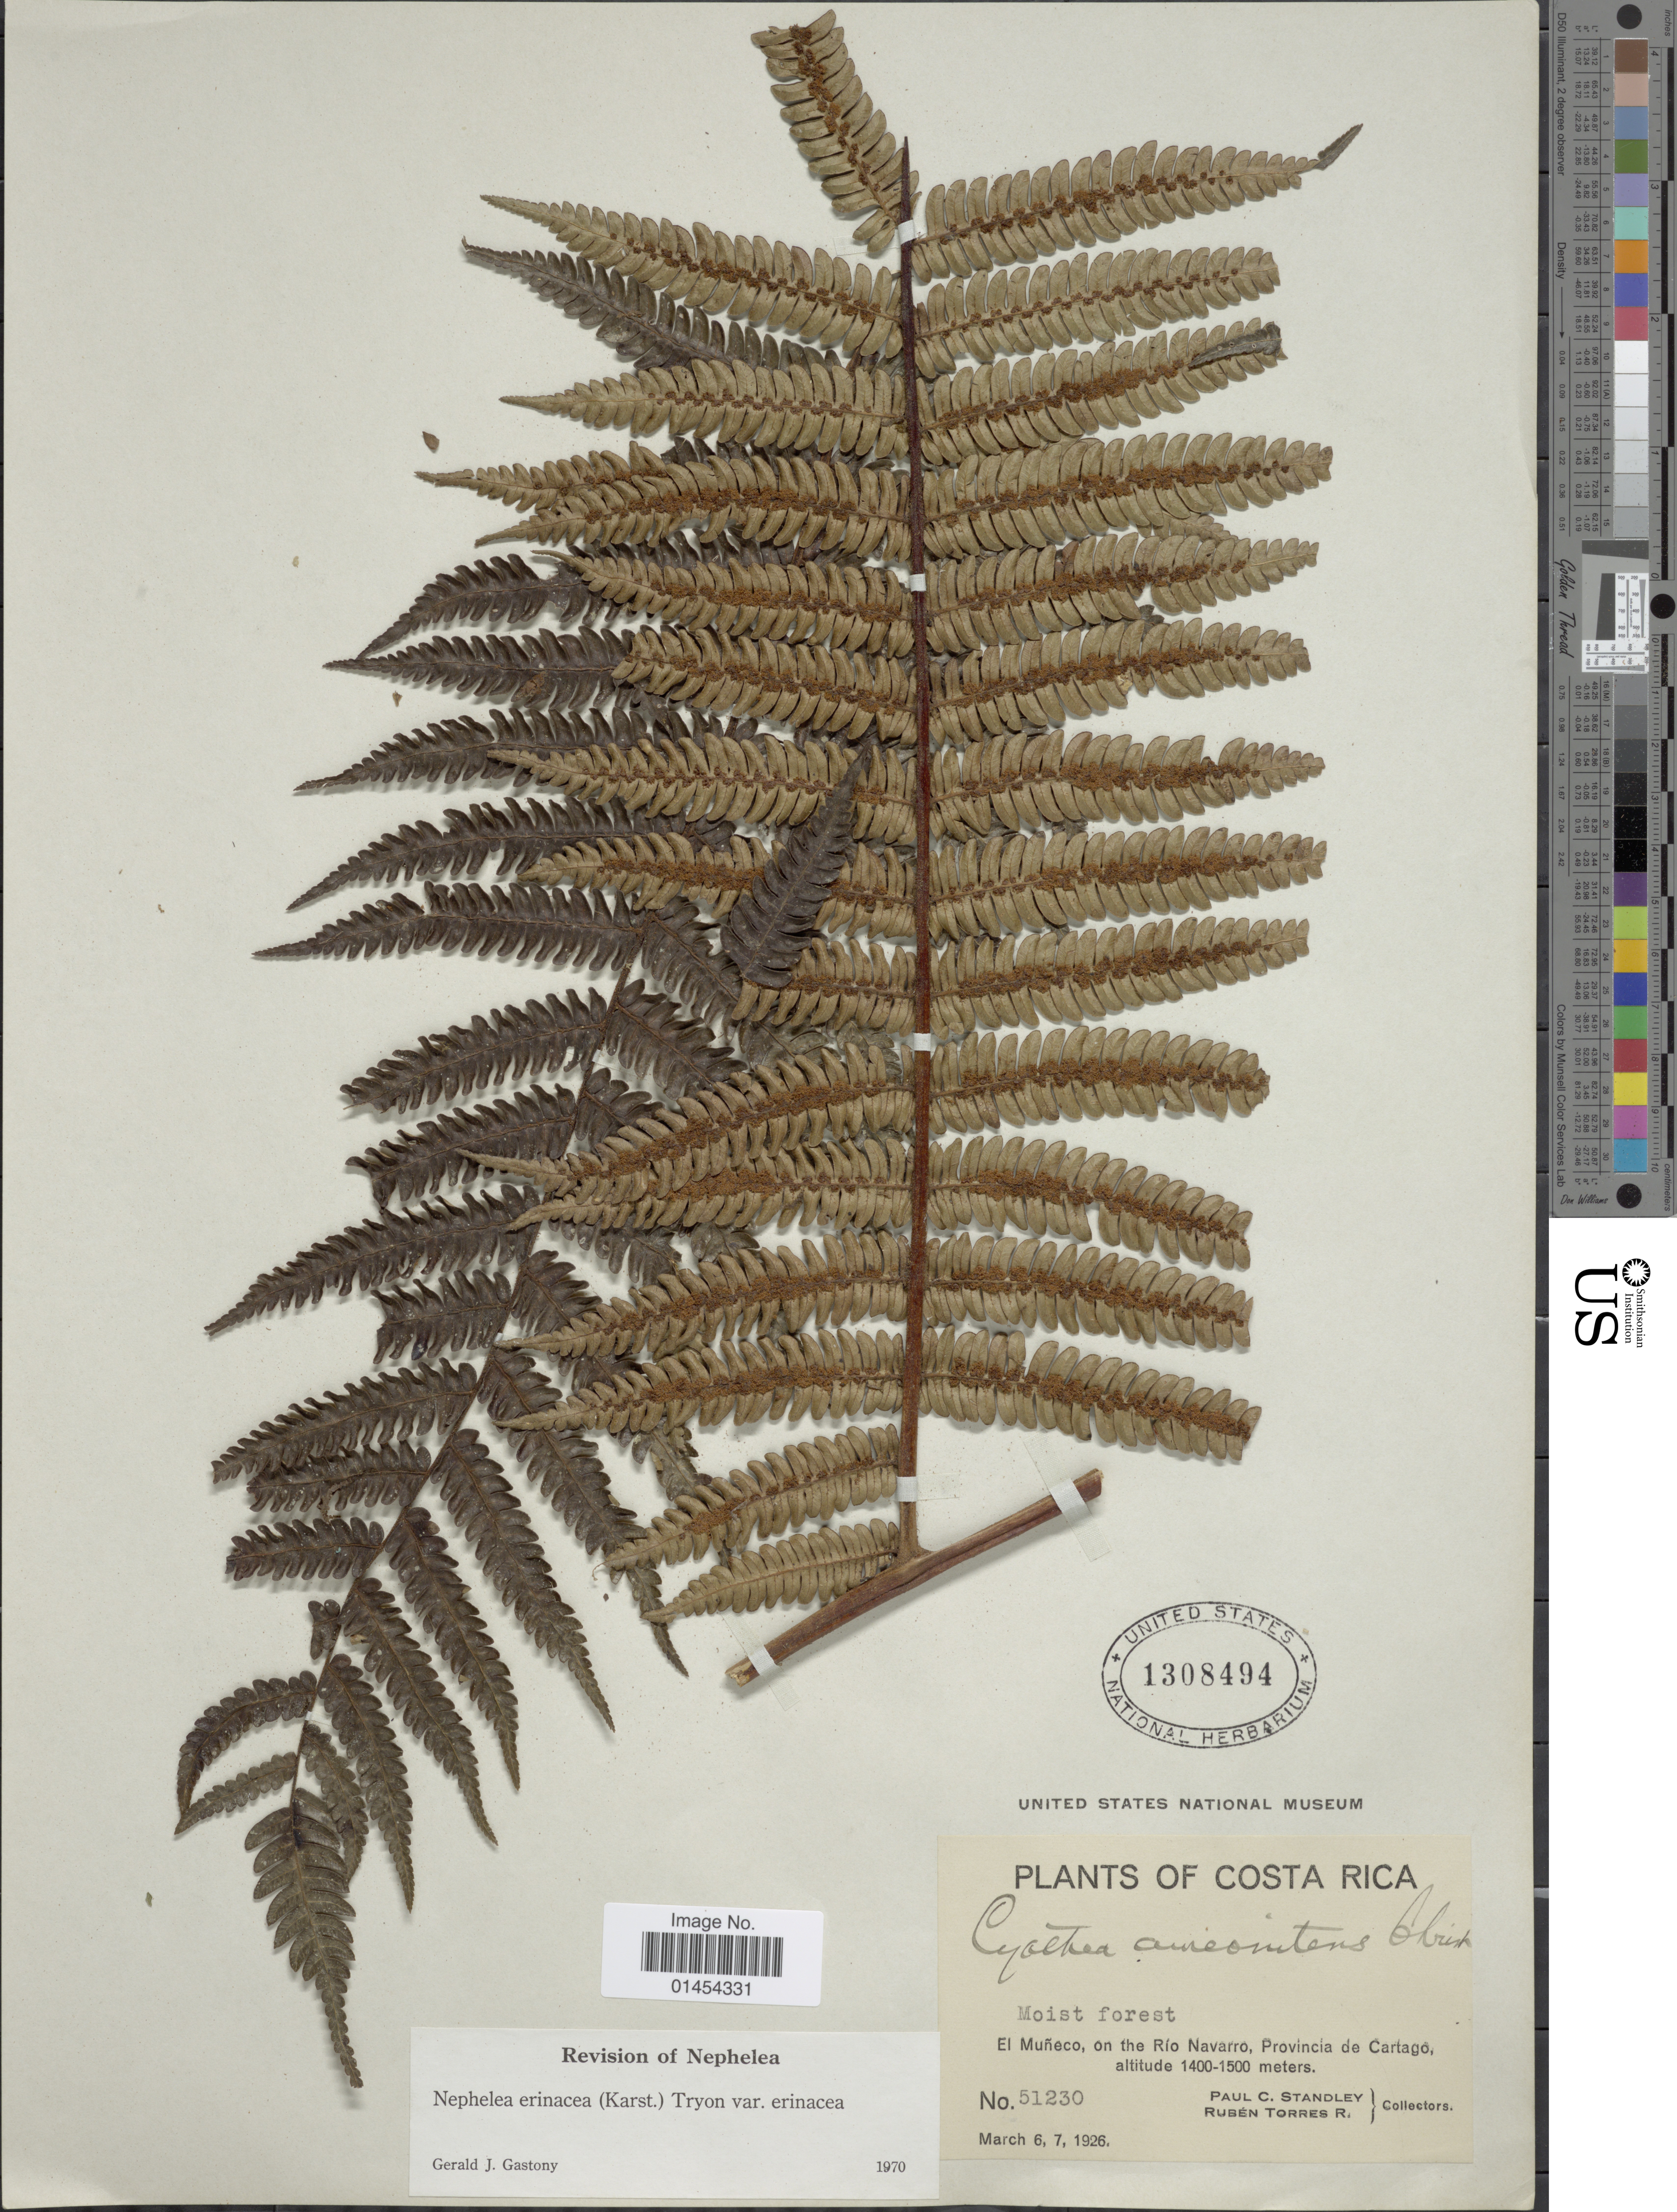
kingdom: Plantae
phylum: Tracheophyta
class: Polypodiopsida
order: Cyatheales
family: Cyatheaceae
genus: Alsophila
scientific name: Alsophila erinacea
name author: (H. Karst.) D.S. Conant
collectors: P. C. Standley & R. Torres Rojas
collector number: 51230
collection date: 1926-03-06/1926-03-07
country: Costa Rica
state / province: Cartago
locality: El Muñeco, on the Río Navarro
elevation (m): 1400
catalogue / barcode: US 1308494